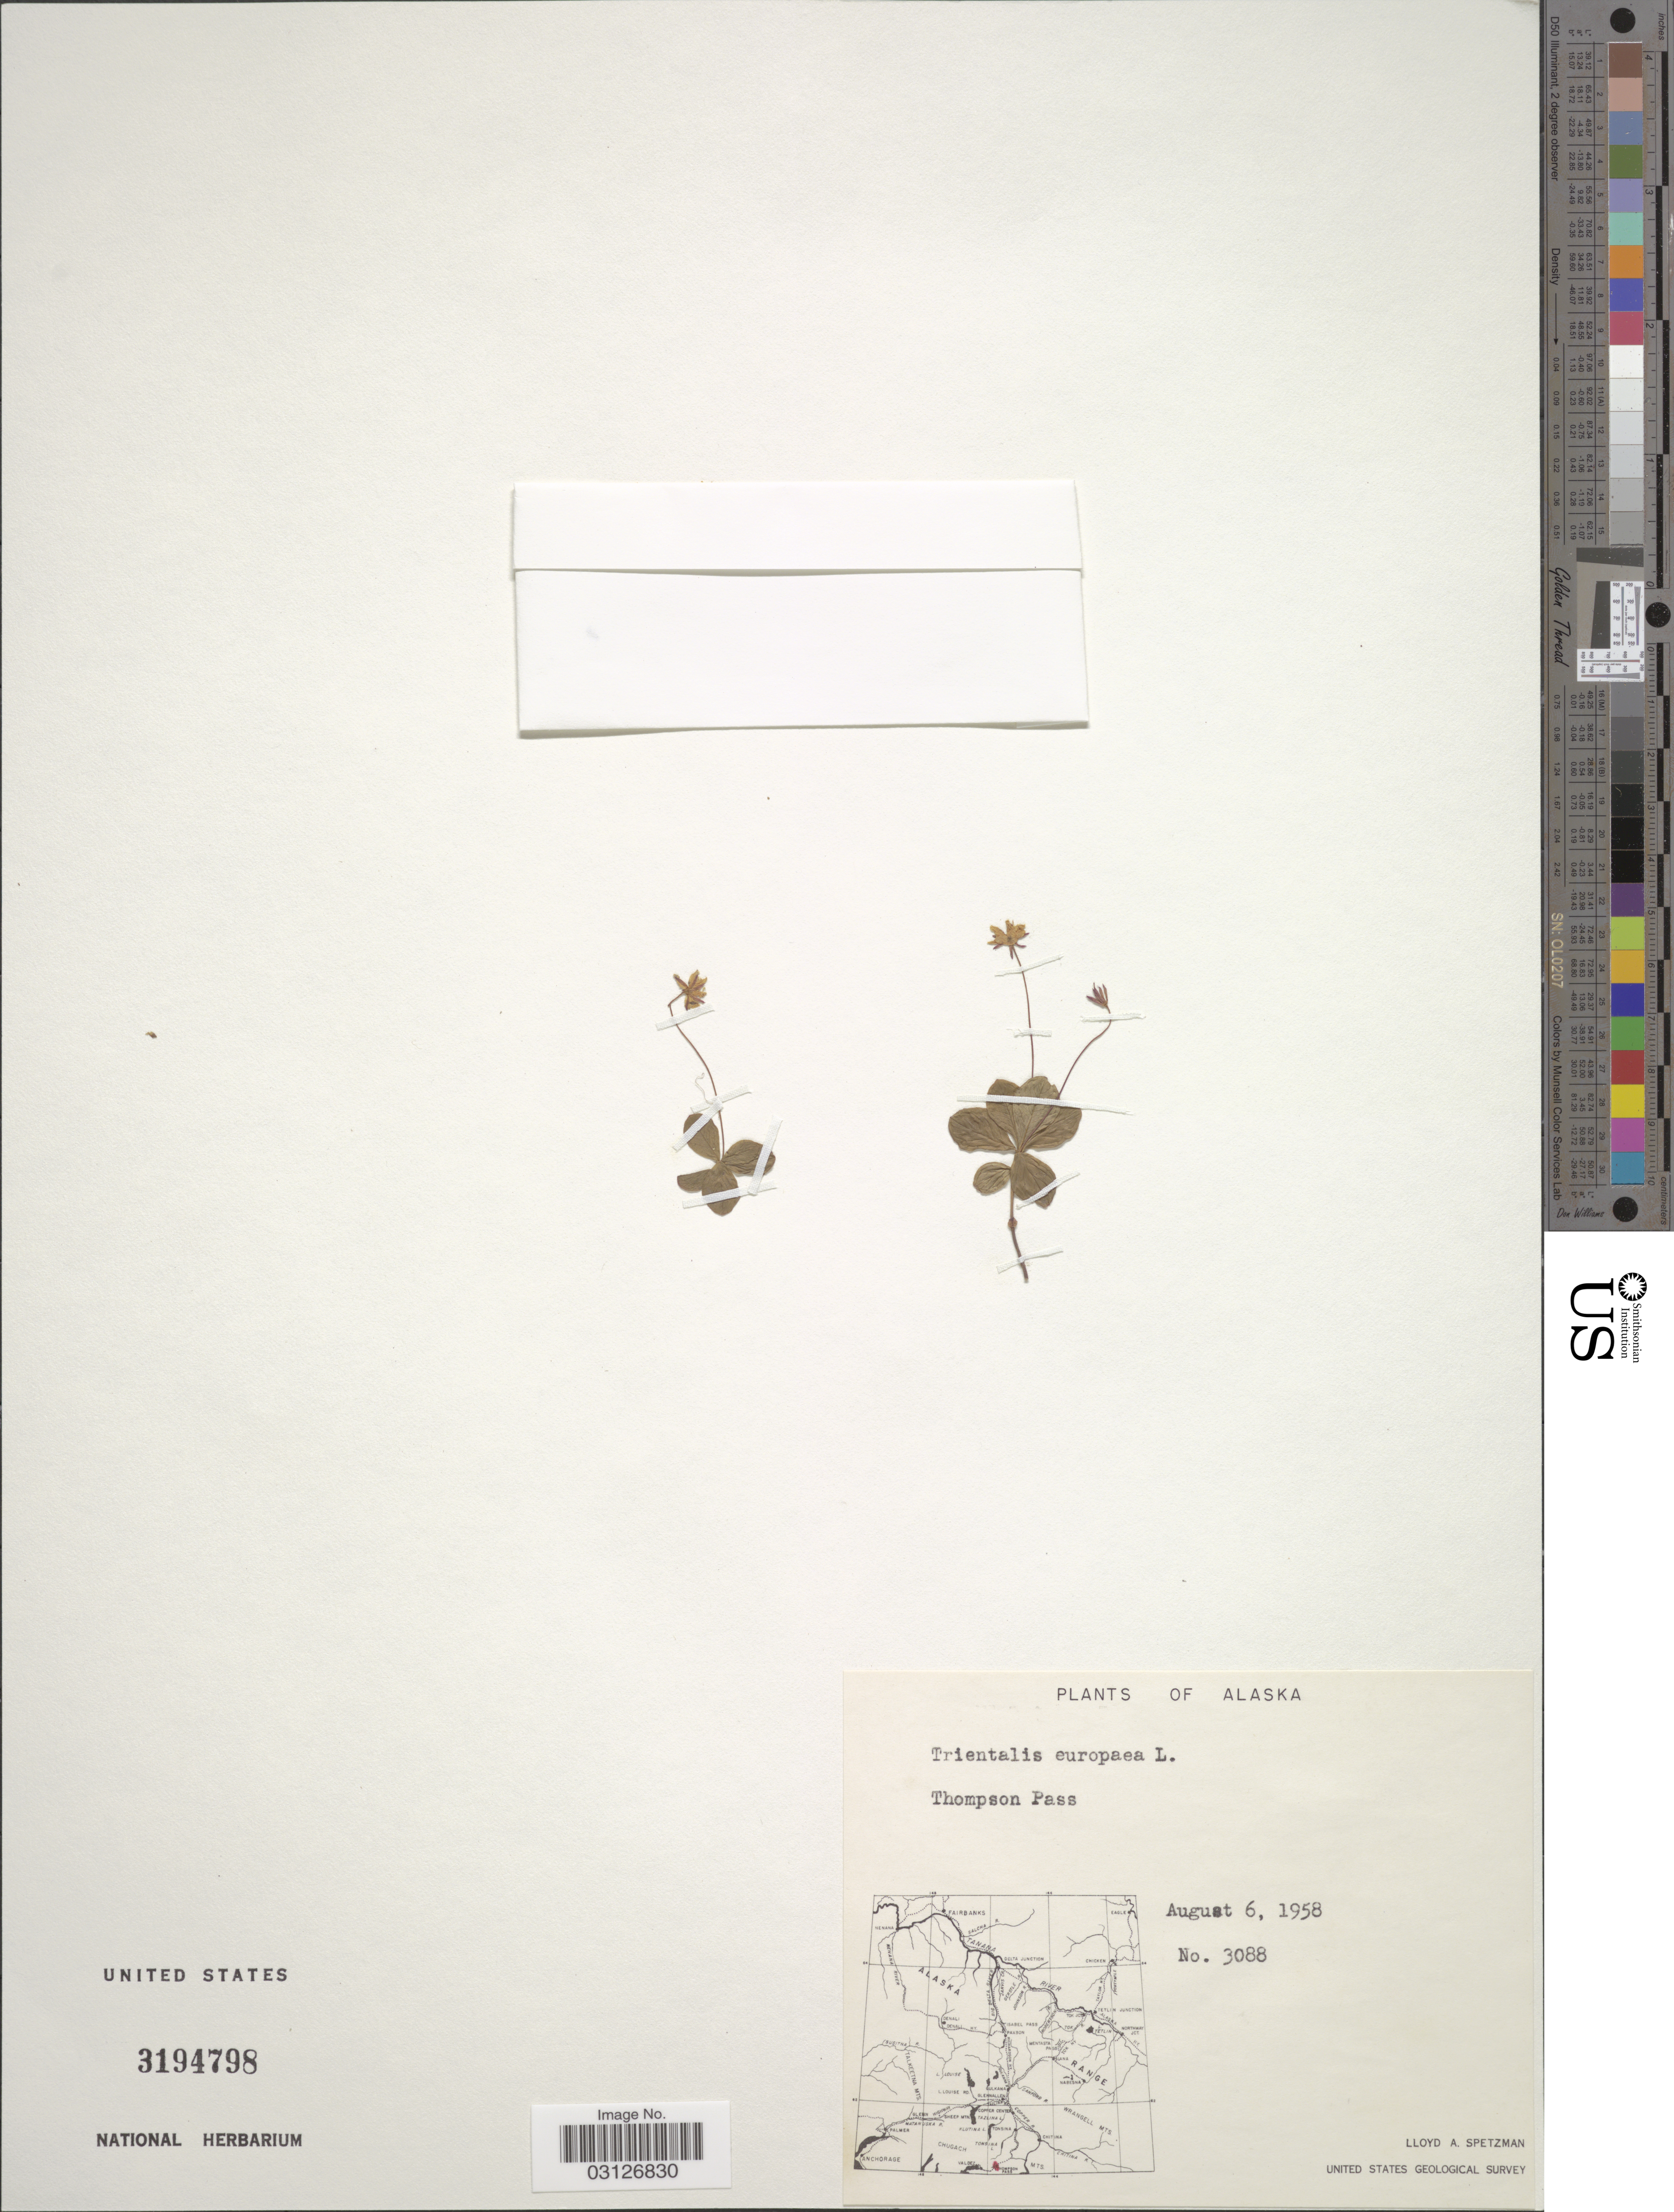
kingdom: Plantae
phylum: Tracheophyta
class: Magnoliopsida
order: Ericales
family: Primulaceae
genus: Trientalis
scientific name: Trientalis europaea subsp. arctica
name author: (Fisch. ex Hook.) Hultén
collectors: L. Spetzman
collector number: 3088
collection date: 1958-08-06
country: United States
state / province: Alaska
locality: Thompson Pass.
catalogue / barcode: US 3194798